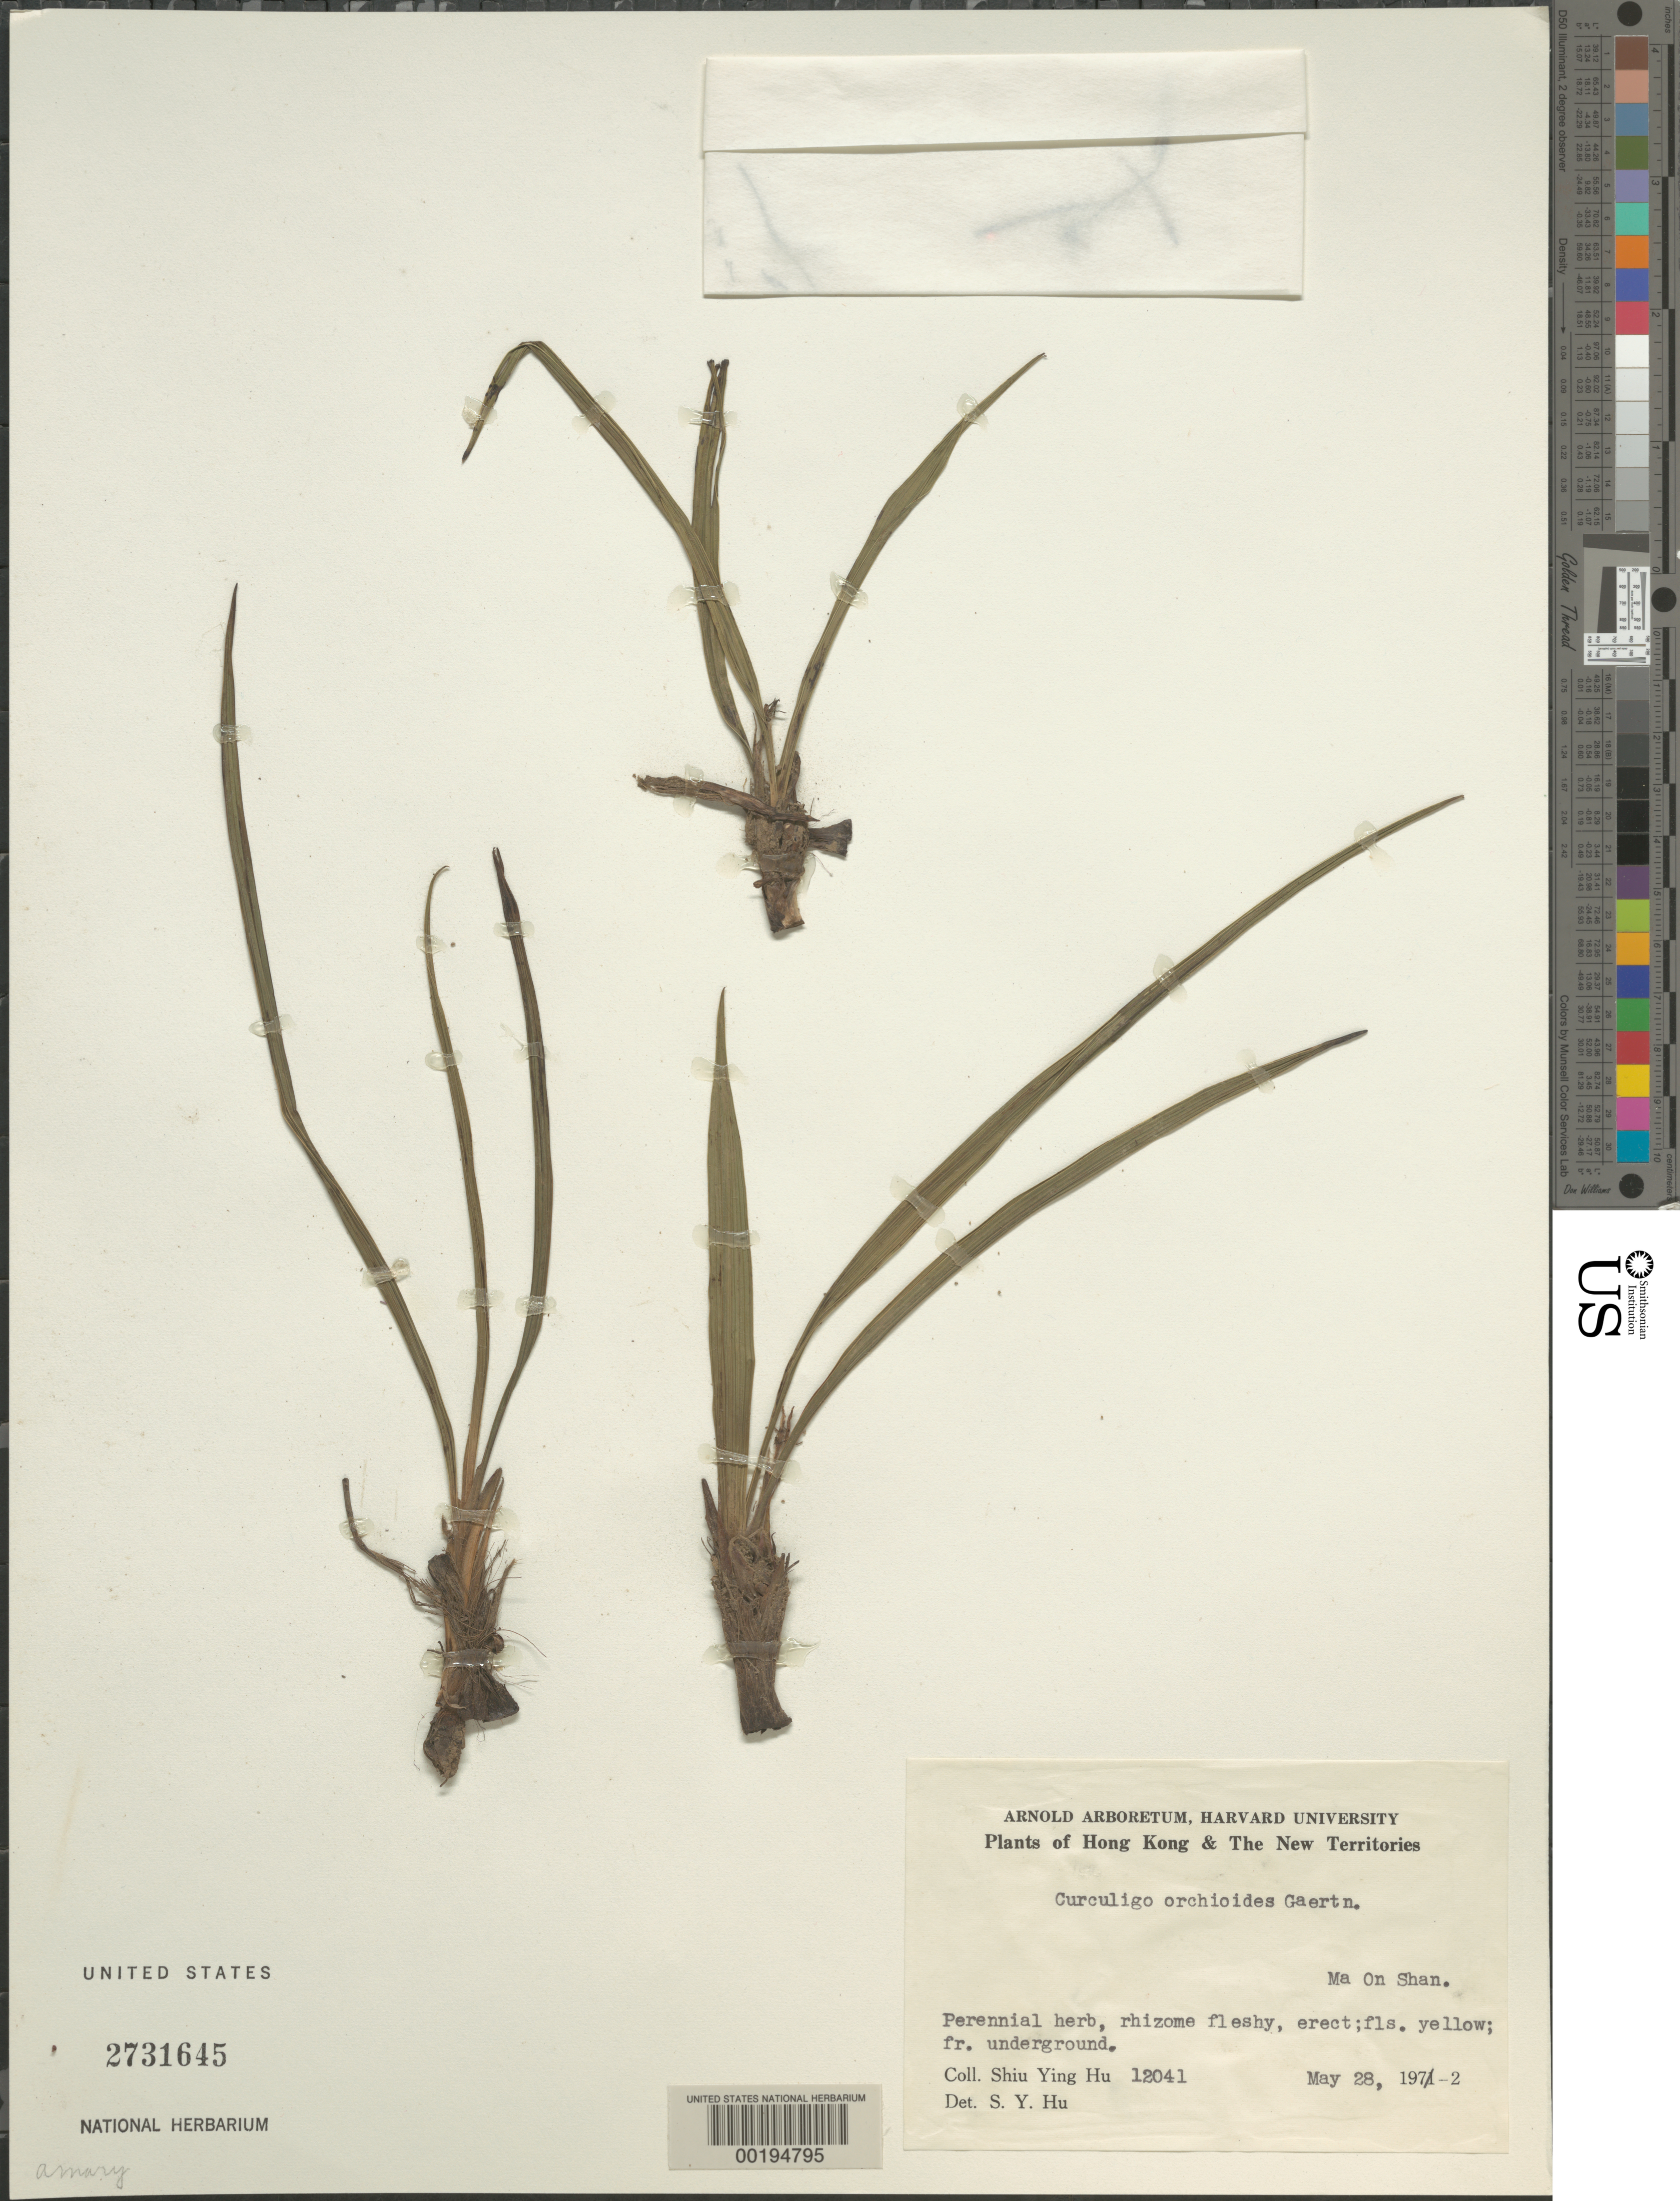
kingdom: Plantae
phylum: Tracheophyta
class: Liliopsida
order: Asparagales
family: Hypoxidaceae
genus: Curculigo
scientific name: Curculigo orchioides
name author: Gaertn.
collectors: S. Y. Hu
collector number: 12041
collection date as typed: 28 May 1972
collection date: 1972-05-28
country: China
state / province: Hong Kong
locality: Ma on shan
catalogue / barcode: US 2731645